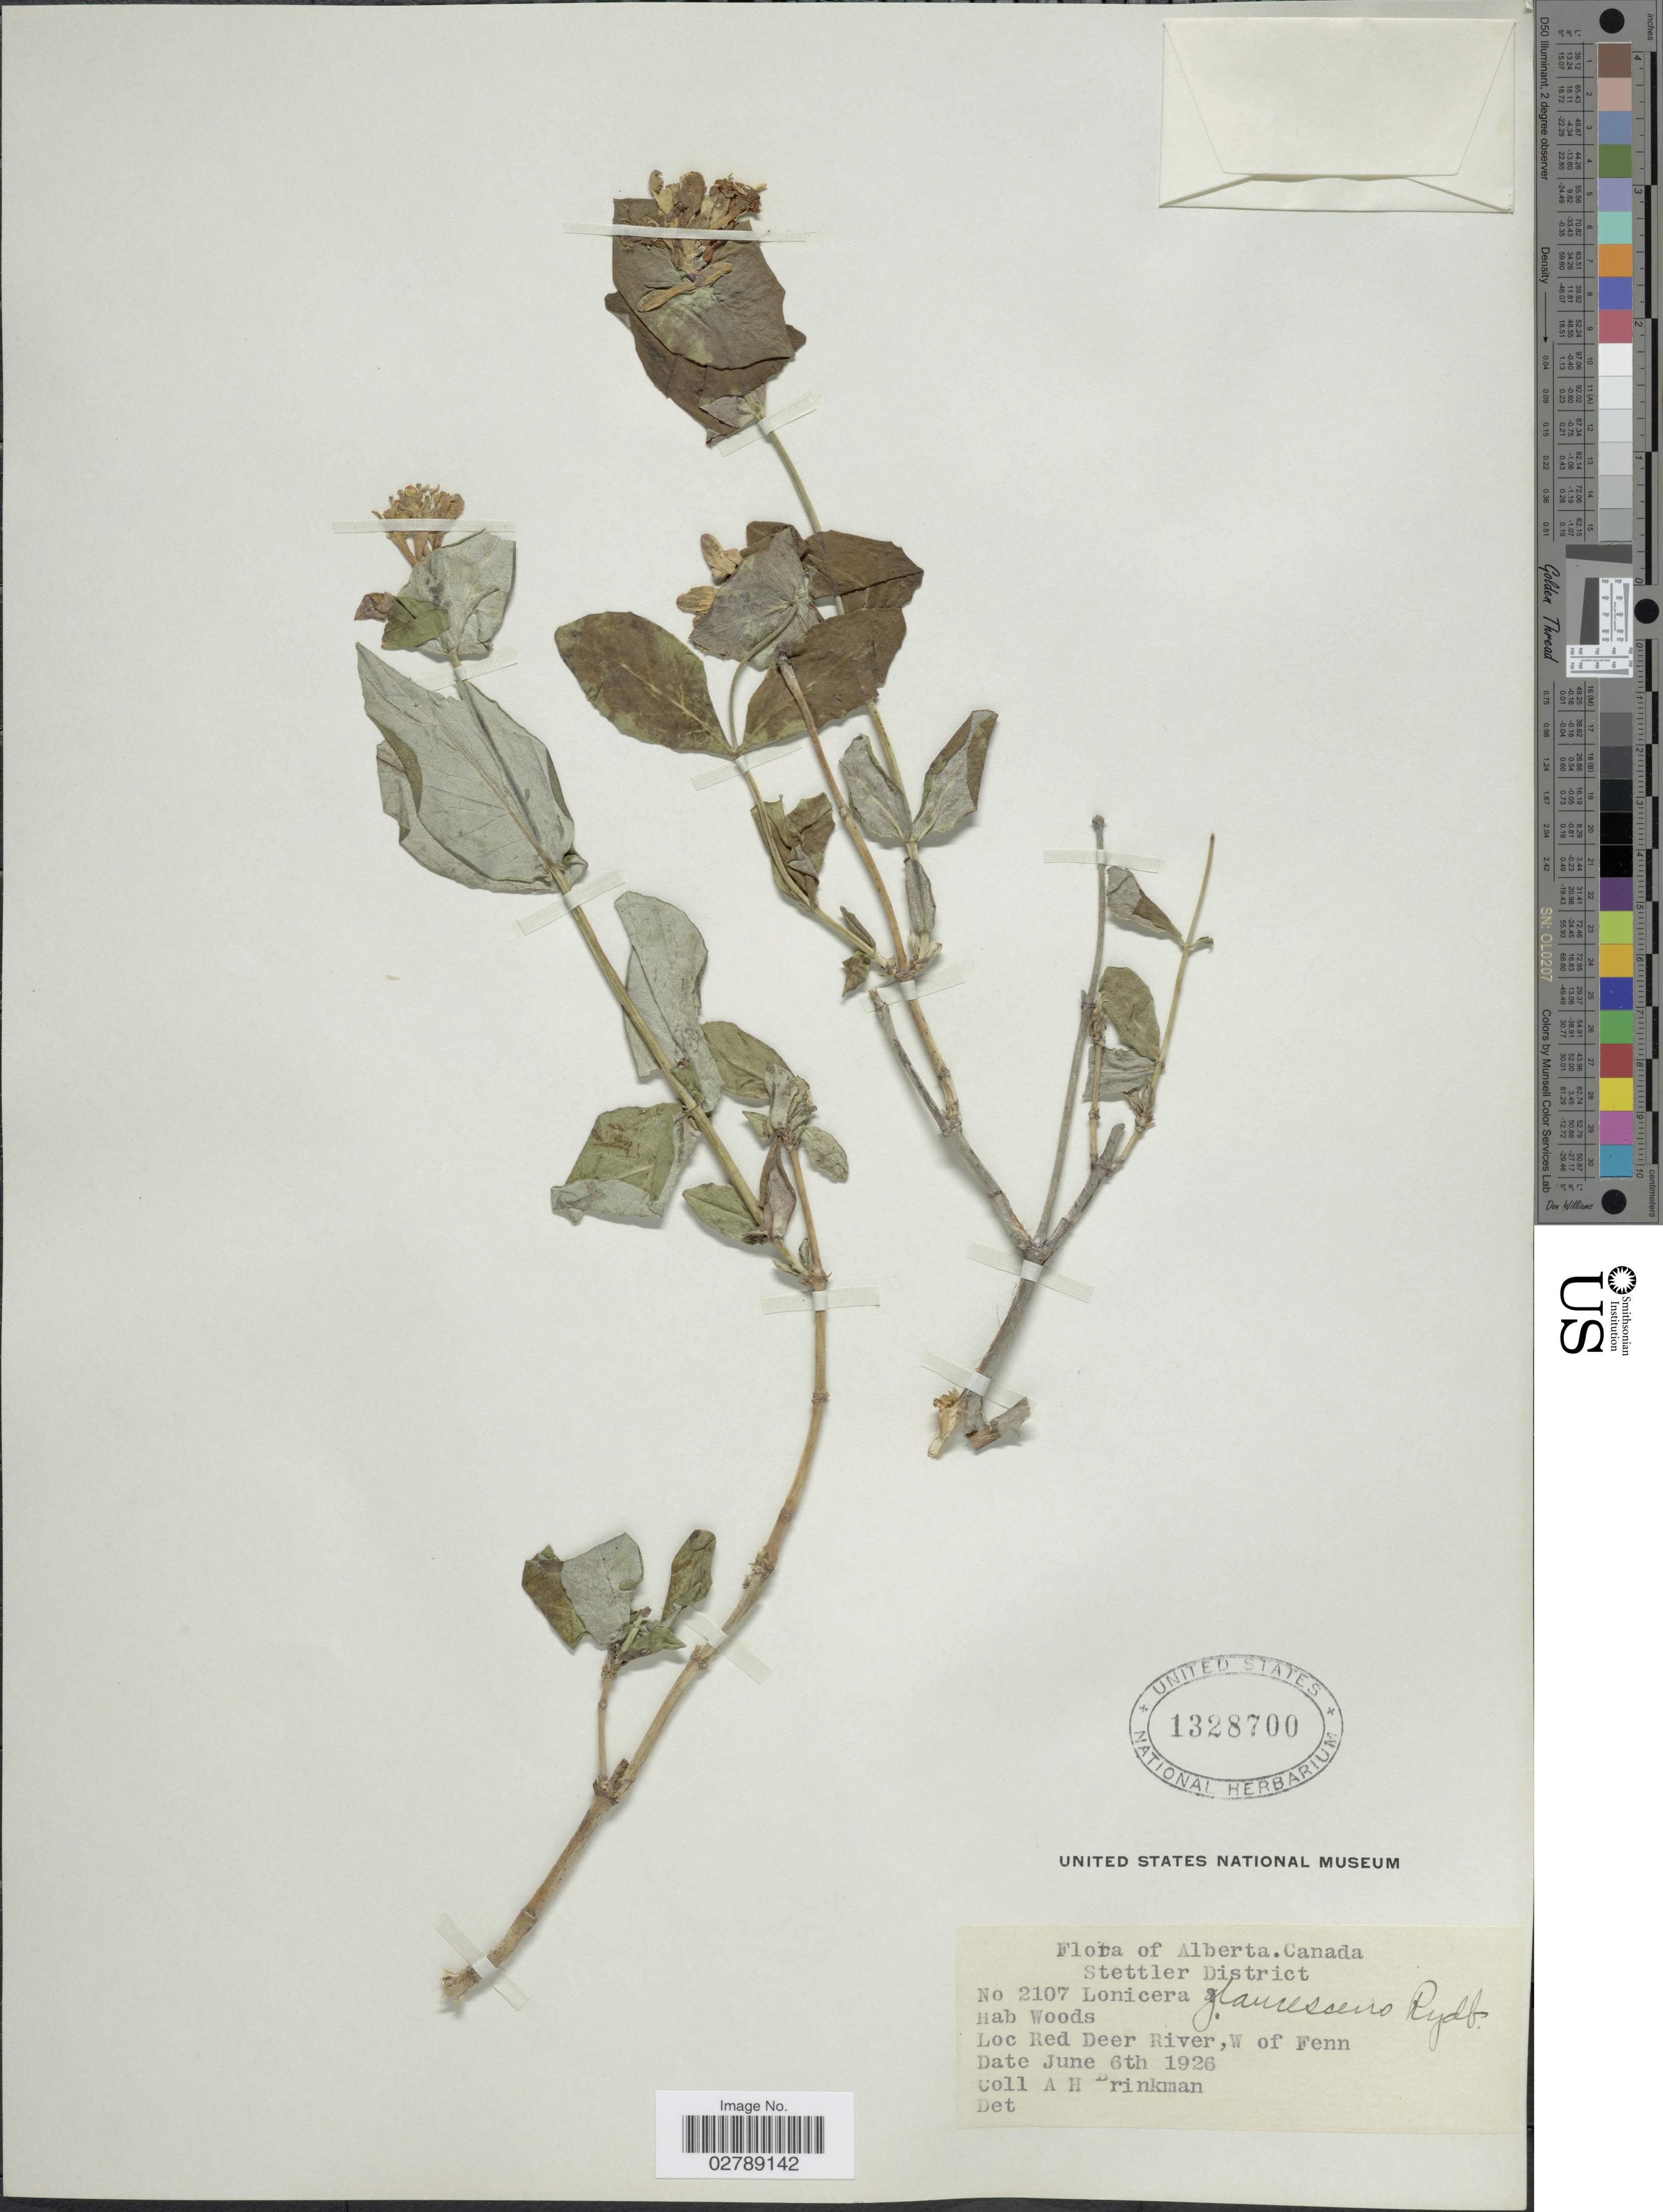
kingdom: Plantae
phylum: Tracheophyta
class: Magnoliopsida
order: Dipsacales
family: Caprifoliaceae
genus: Lonicera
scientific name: Lonicera dioica var. glaucescens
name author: (Rydb.) Butters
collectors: A. Brinkman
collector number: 2107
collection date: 1926-06-06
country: Canada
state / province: Alberta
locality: Stettler District. Red Deer River, W of Fenn.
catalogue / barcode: US 1328700